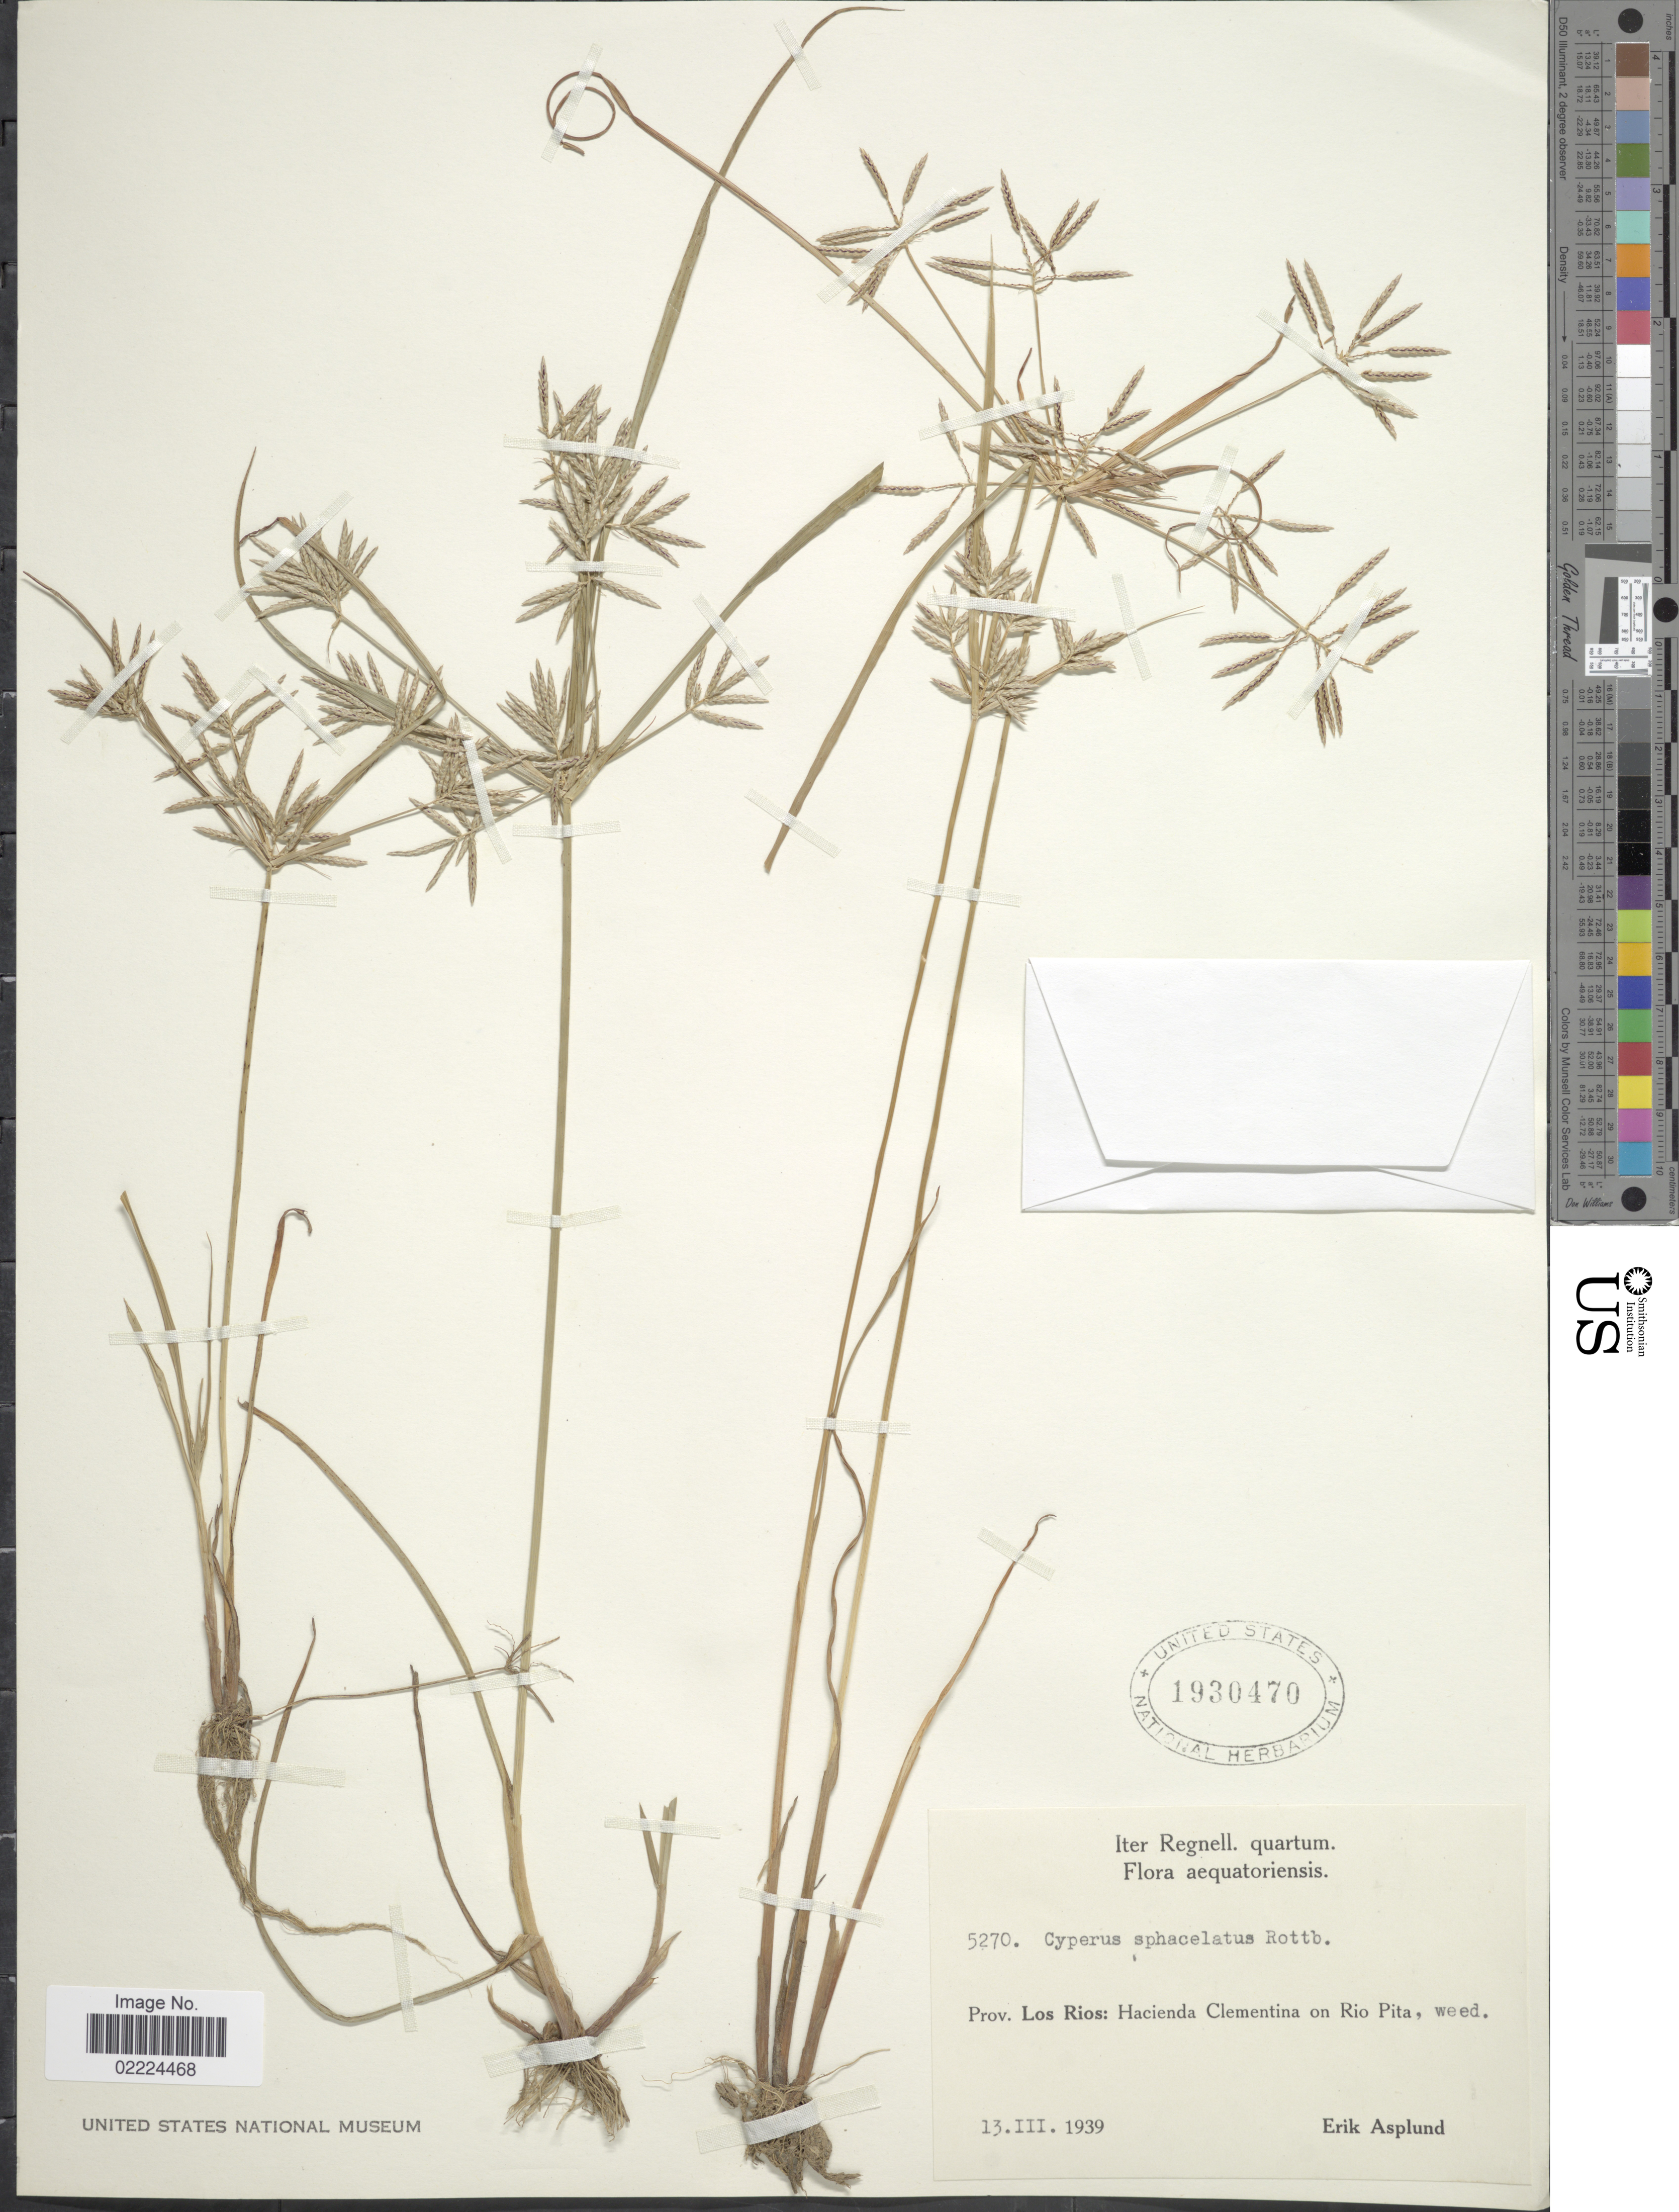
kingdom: Plantae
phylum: Tracheophyta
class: Liliopsida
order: Poales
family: Cyperaceae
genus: Cyperus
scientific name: Cyperus sphacelatus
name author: Rottb.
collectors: E. Asplund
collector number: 5270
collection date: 1939-03-13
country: Ecuador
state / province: Los Ríos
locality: Hacienda Clementina on Rio Pita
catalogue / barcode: US 1930470